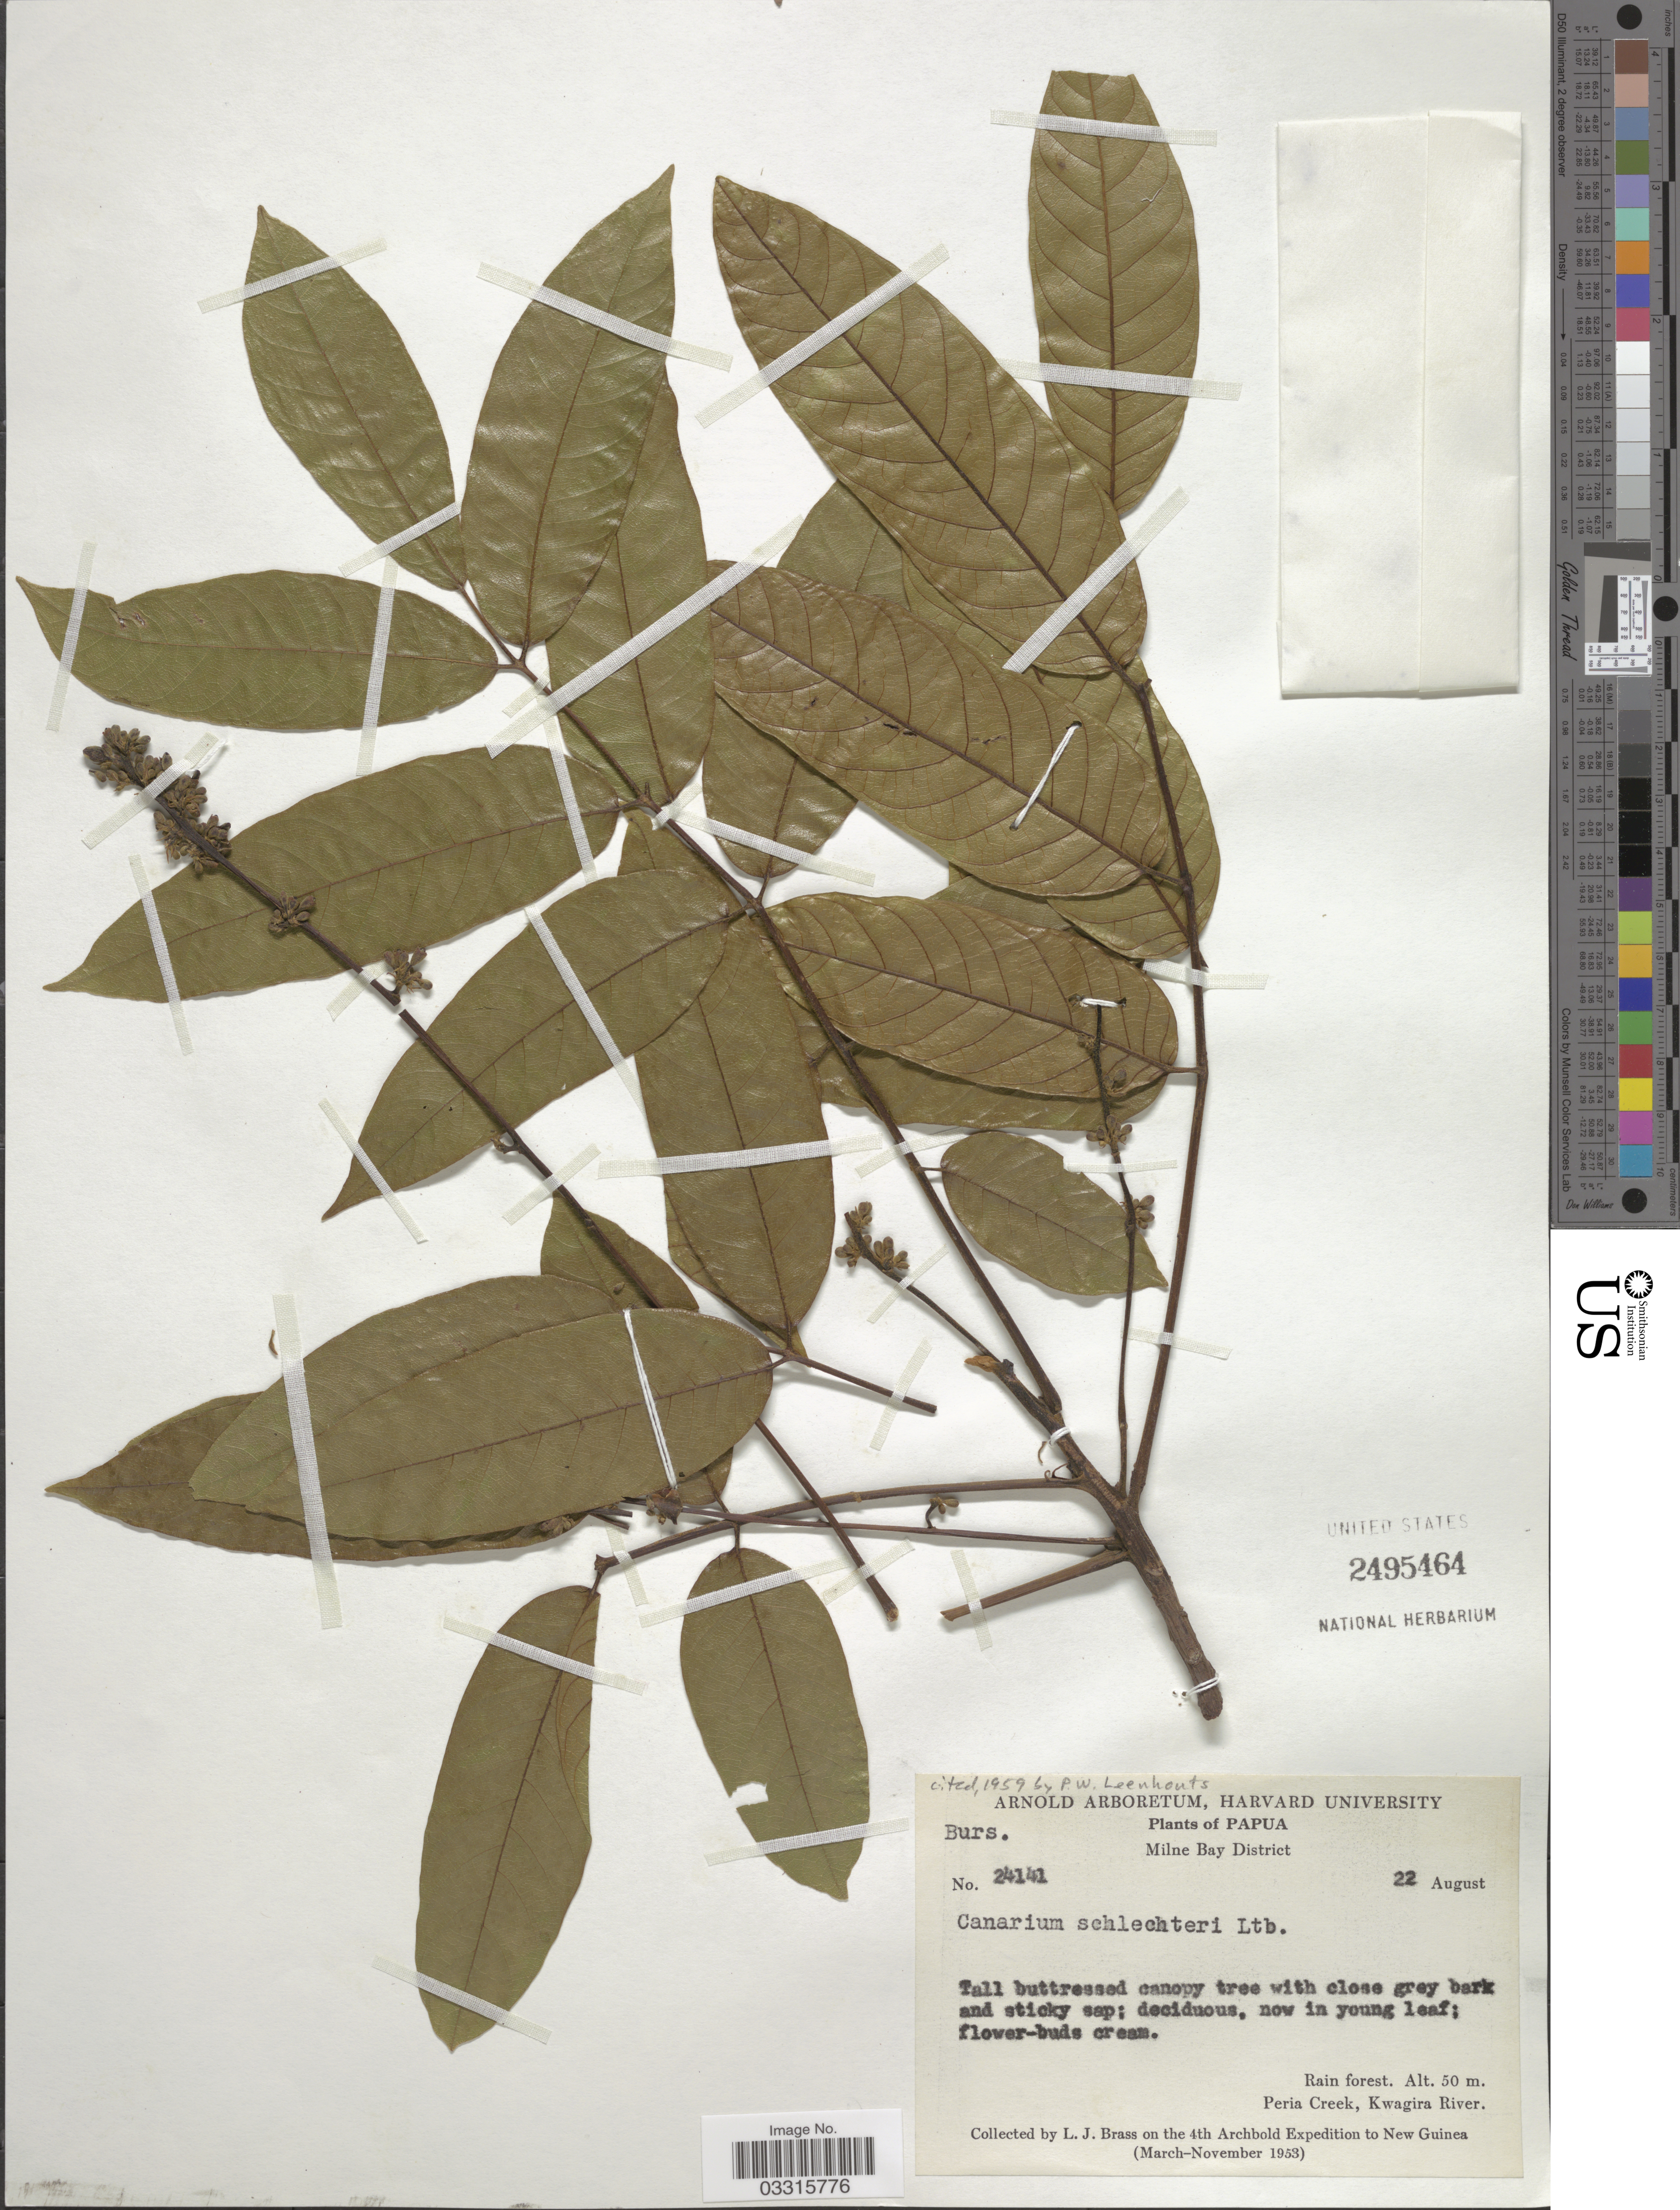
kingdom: Plantae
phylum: Tracheophyta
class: Magnoliopsida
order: Sapindales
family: Burseraceae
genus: Canarium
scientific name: Canarium schlechteri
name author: Lauterb.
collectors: L. J. Brass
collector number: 24141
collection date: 1953-08-22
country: Papua New Guinea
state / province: Milne Bay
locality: Papua. Milne Bay District. Peria Creek, Kwagira River. New Guinea.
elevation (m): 50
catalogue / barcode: US 2495464